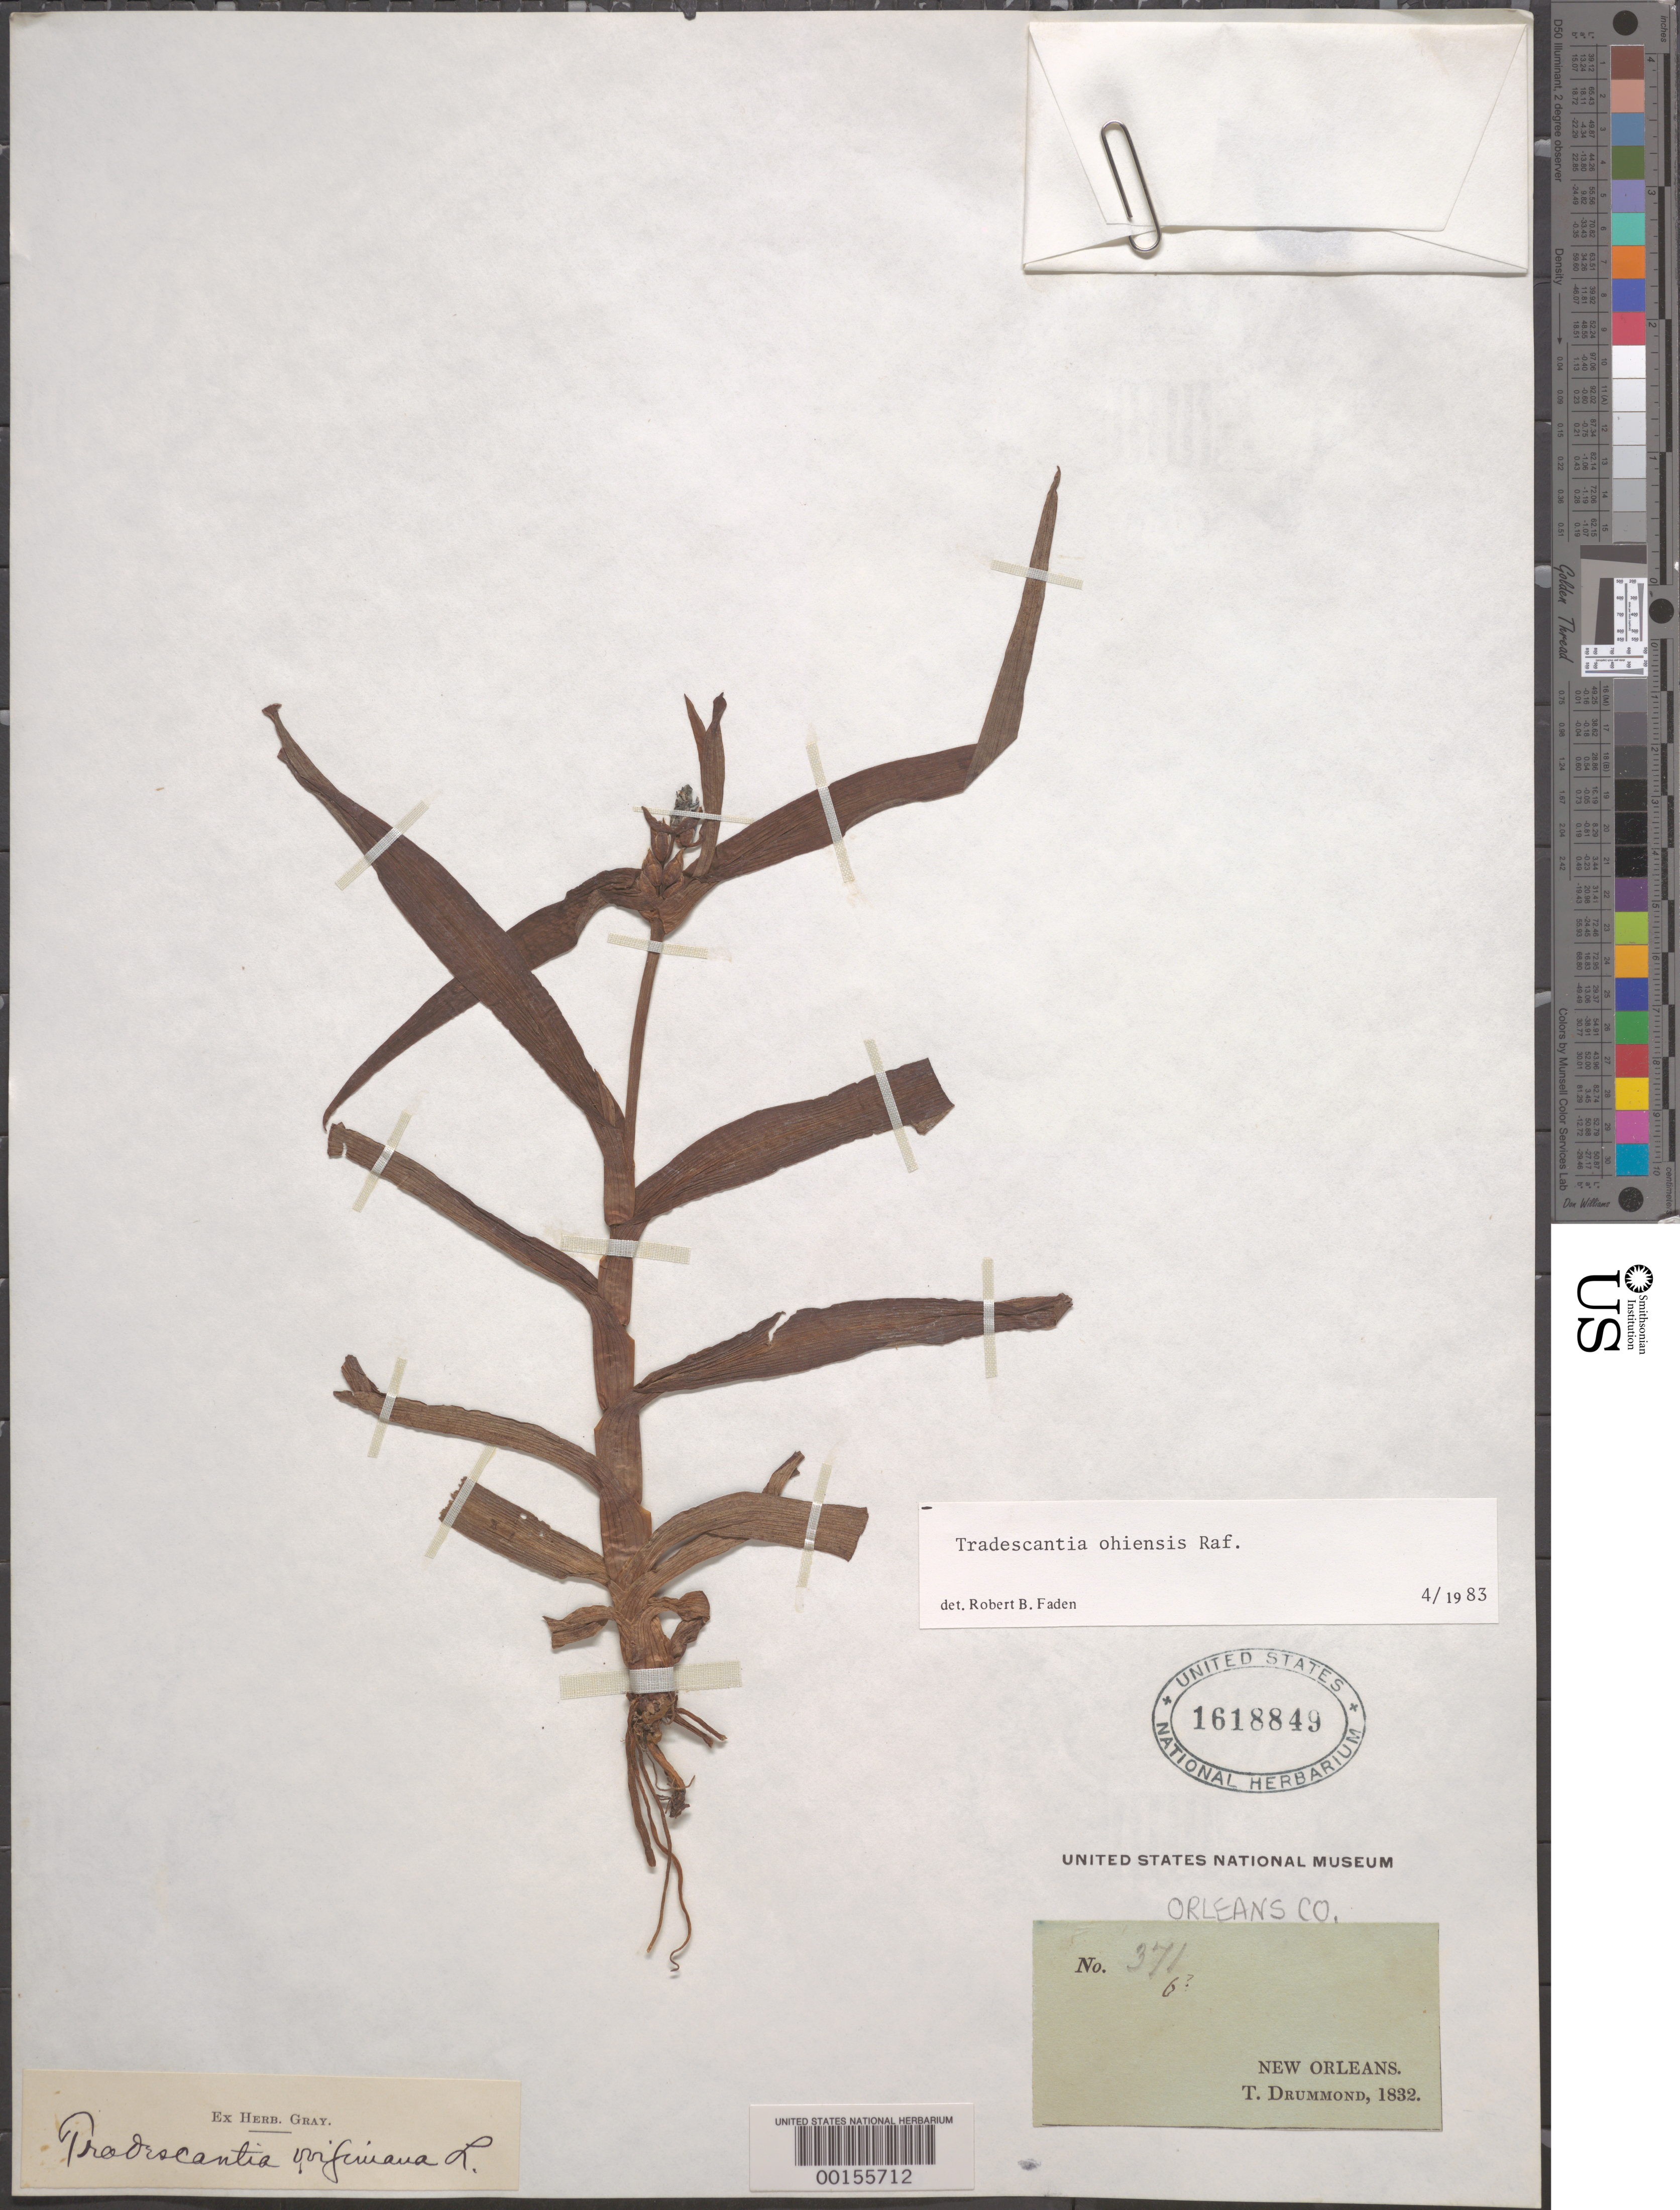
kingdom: Plantae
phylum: Tracheophyta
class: Liliopsida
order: Commelinales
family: Commelinaceae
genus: Tradescantia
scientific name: Tradescantia ohiensis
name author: Raf.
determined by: Faden, Robert B., (US), Smithsonian Institution - National Museum of Natural History (UNITED STATES)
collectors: T. Drummond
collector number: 371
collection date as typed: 1832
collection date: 1832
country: United States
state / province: Louisiana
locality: New orleans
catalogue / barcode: US 1618849